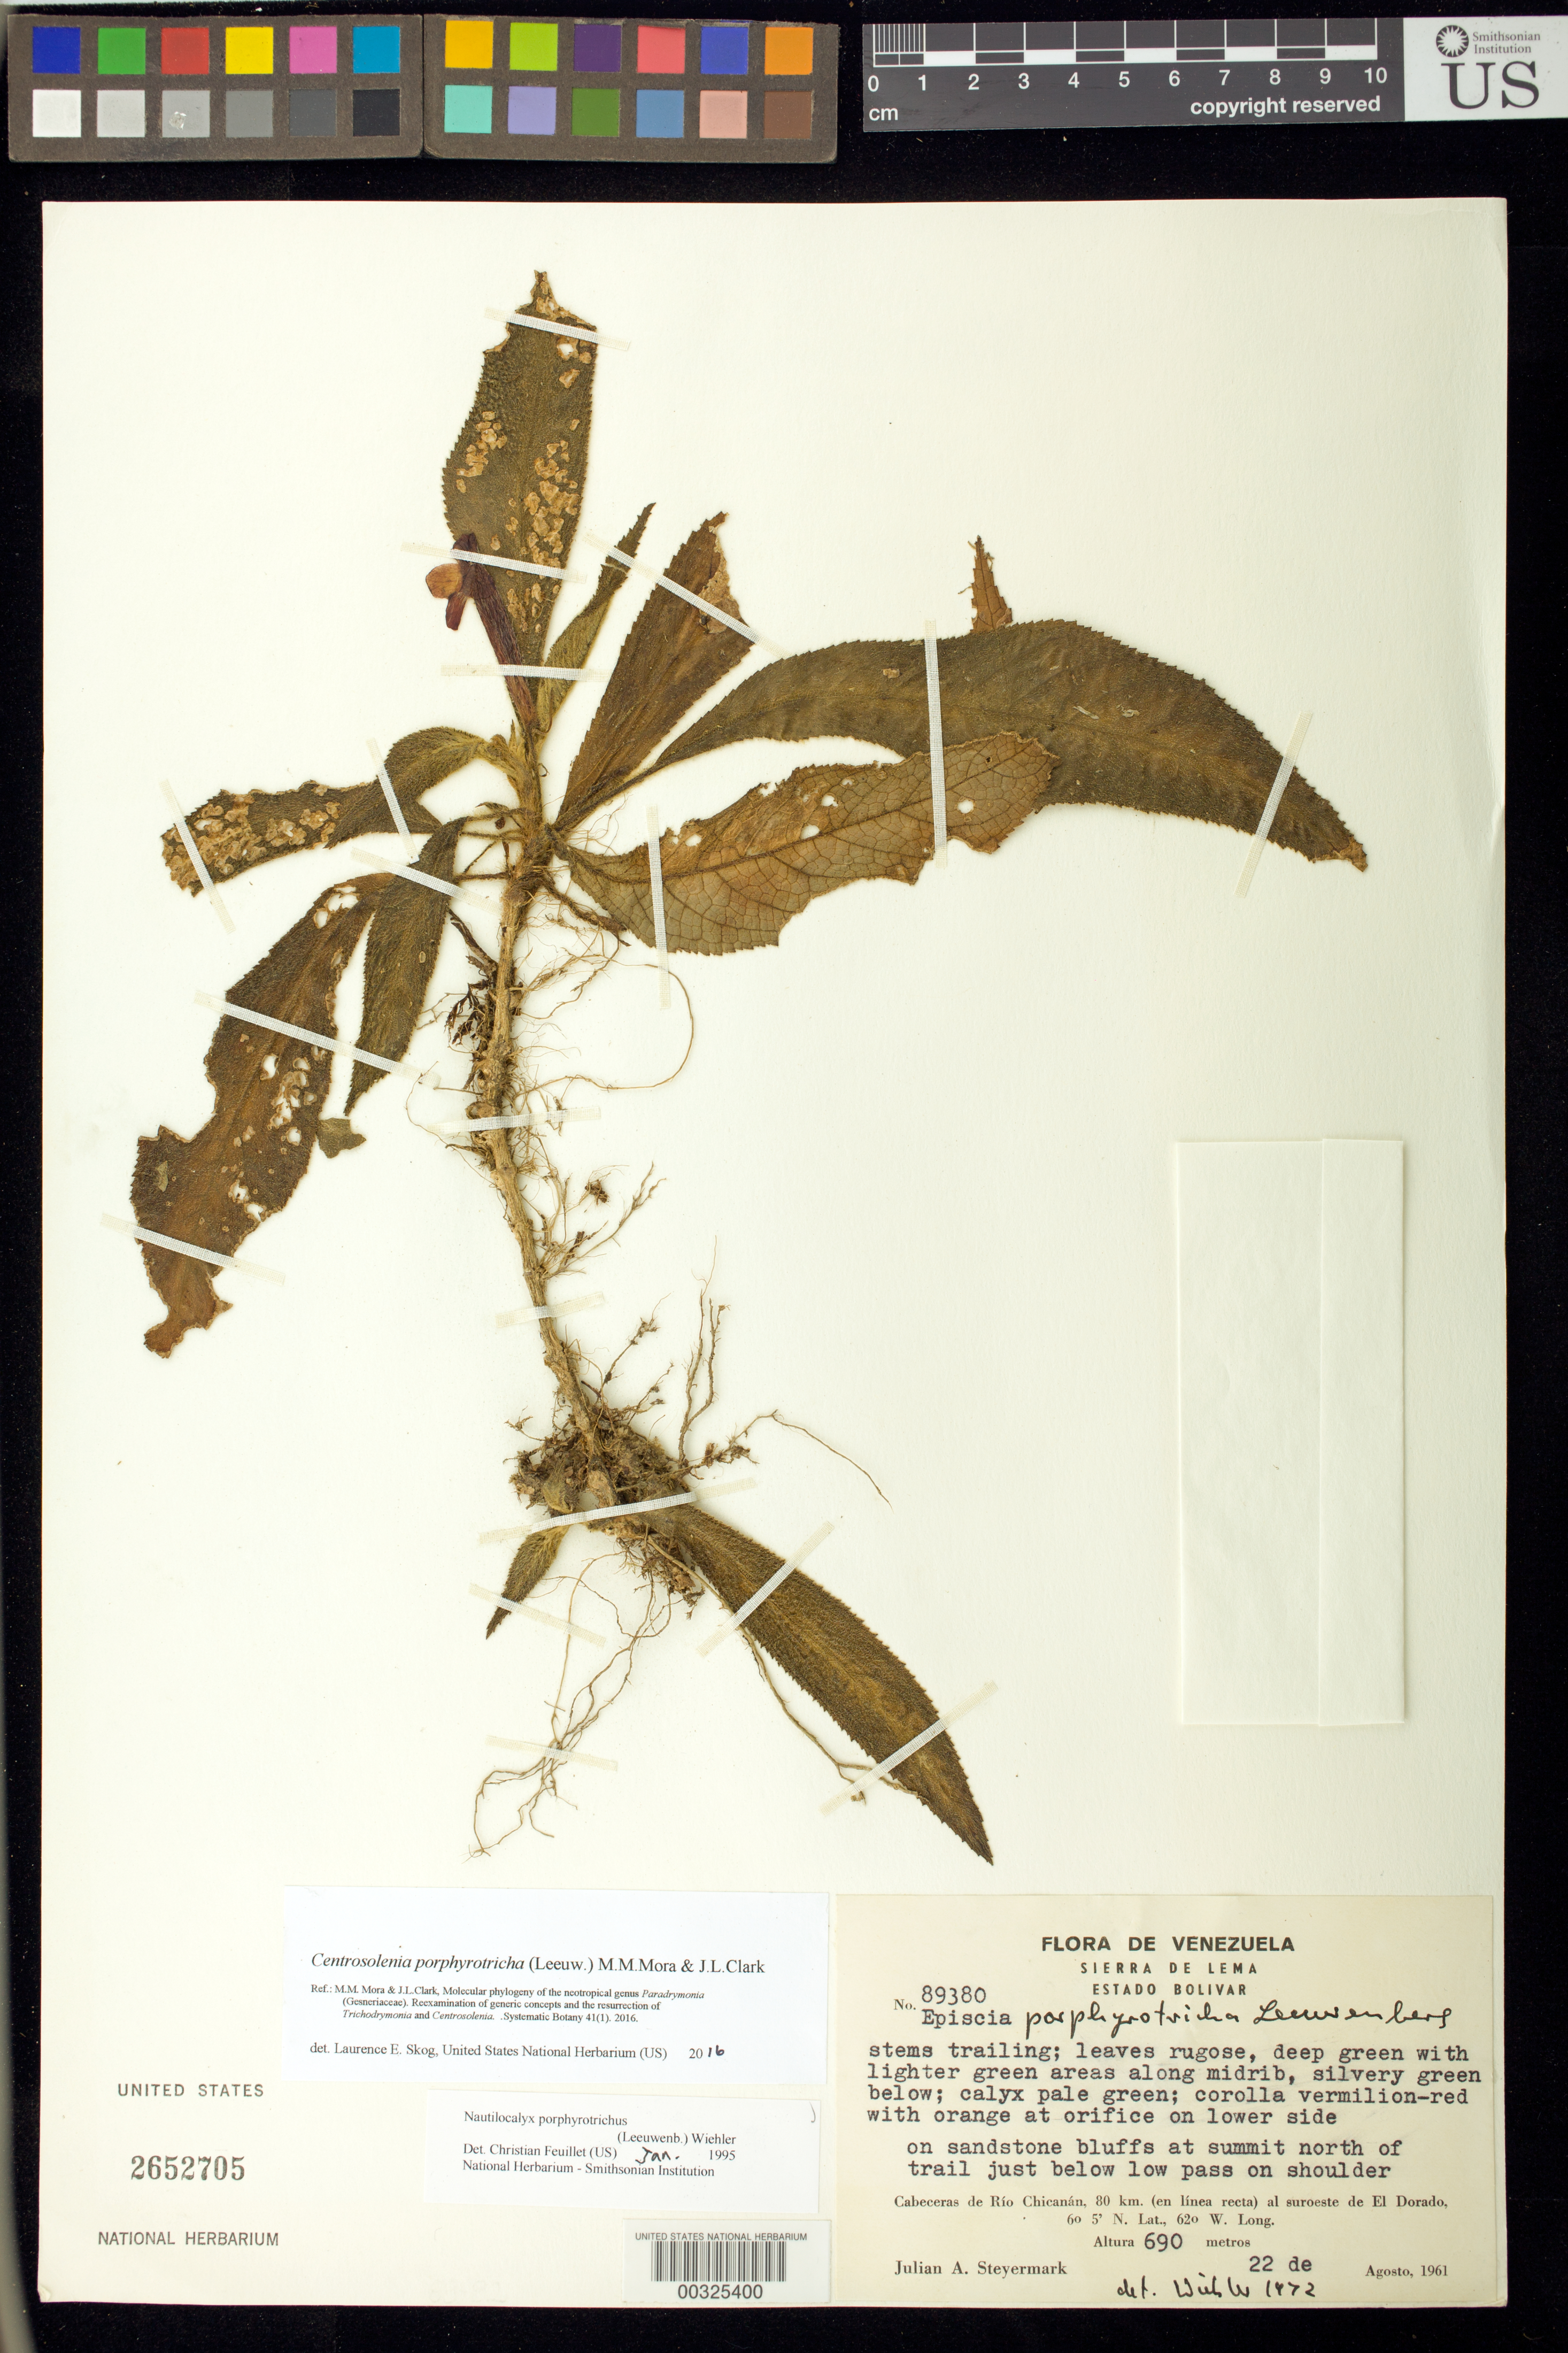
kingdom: Plantae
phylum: Tracheophyta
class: Magnoliopsida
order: Lamiales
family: Gesneriaceae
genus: Centrosolenia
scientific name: Centrosolenia porphyrotricha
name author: (Leeuw.) M.M. Mora & J.L. Clark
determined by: Skog, Laurence E.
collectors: J. Steyermark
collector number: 89380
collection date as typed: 22 Aug 1961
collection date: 1961-08-22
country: Venezuela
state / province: Bolívar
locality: Sierra de Lema, chief city of Rio Chicanan, 80 km SW of El Dorado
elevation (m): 690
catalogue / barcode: US 2652705